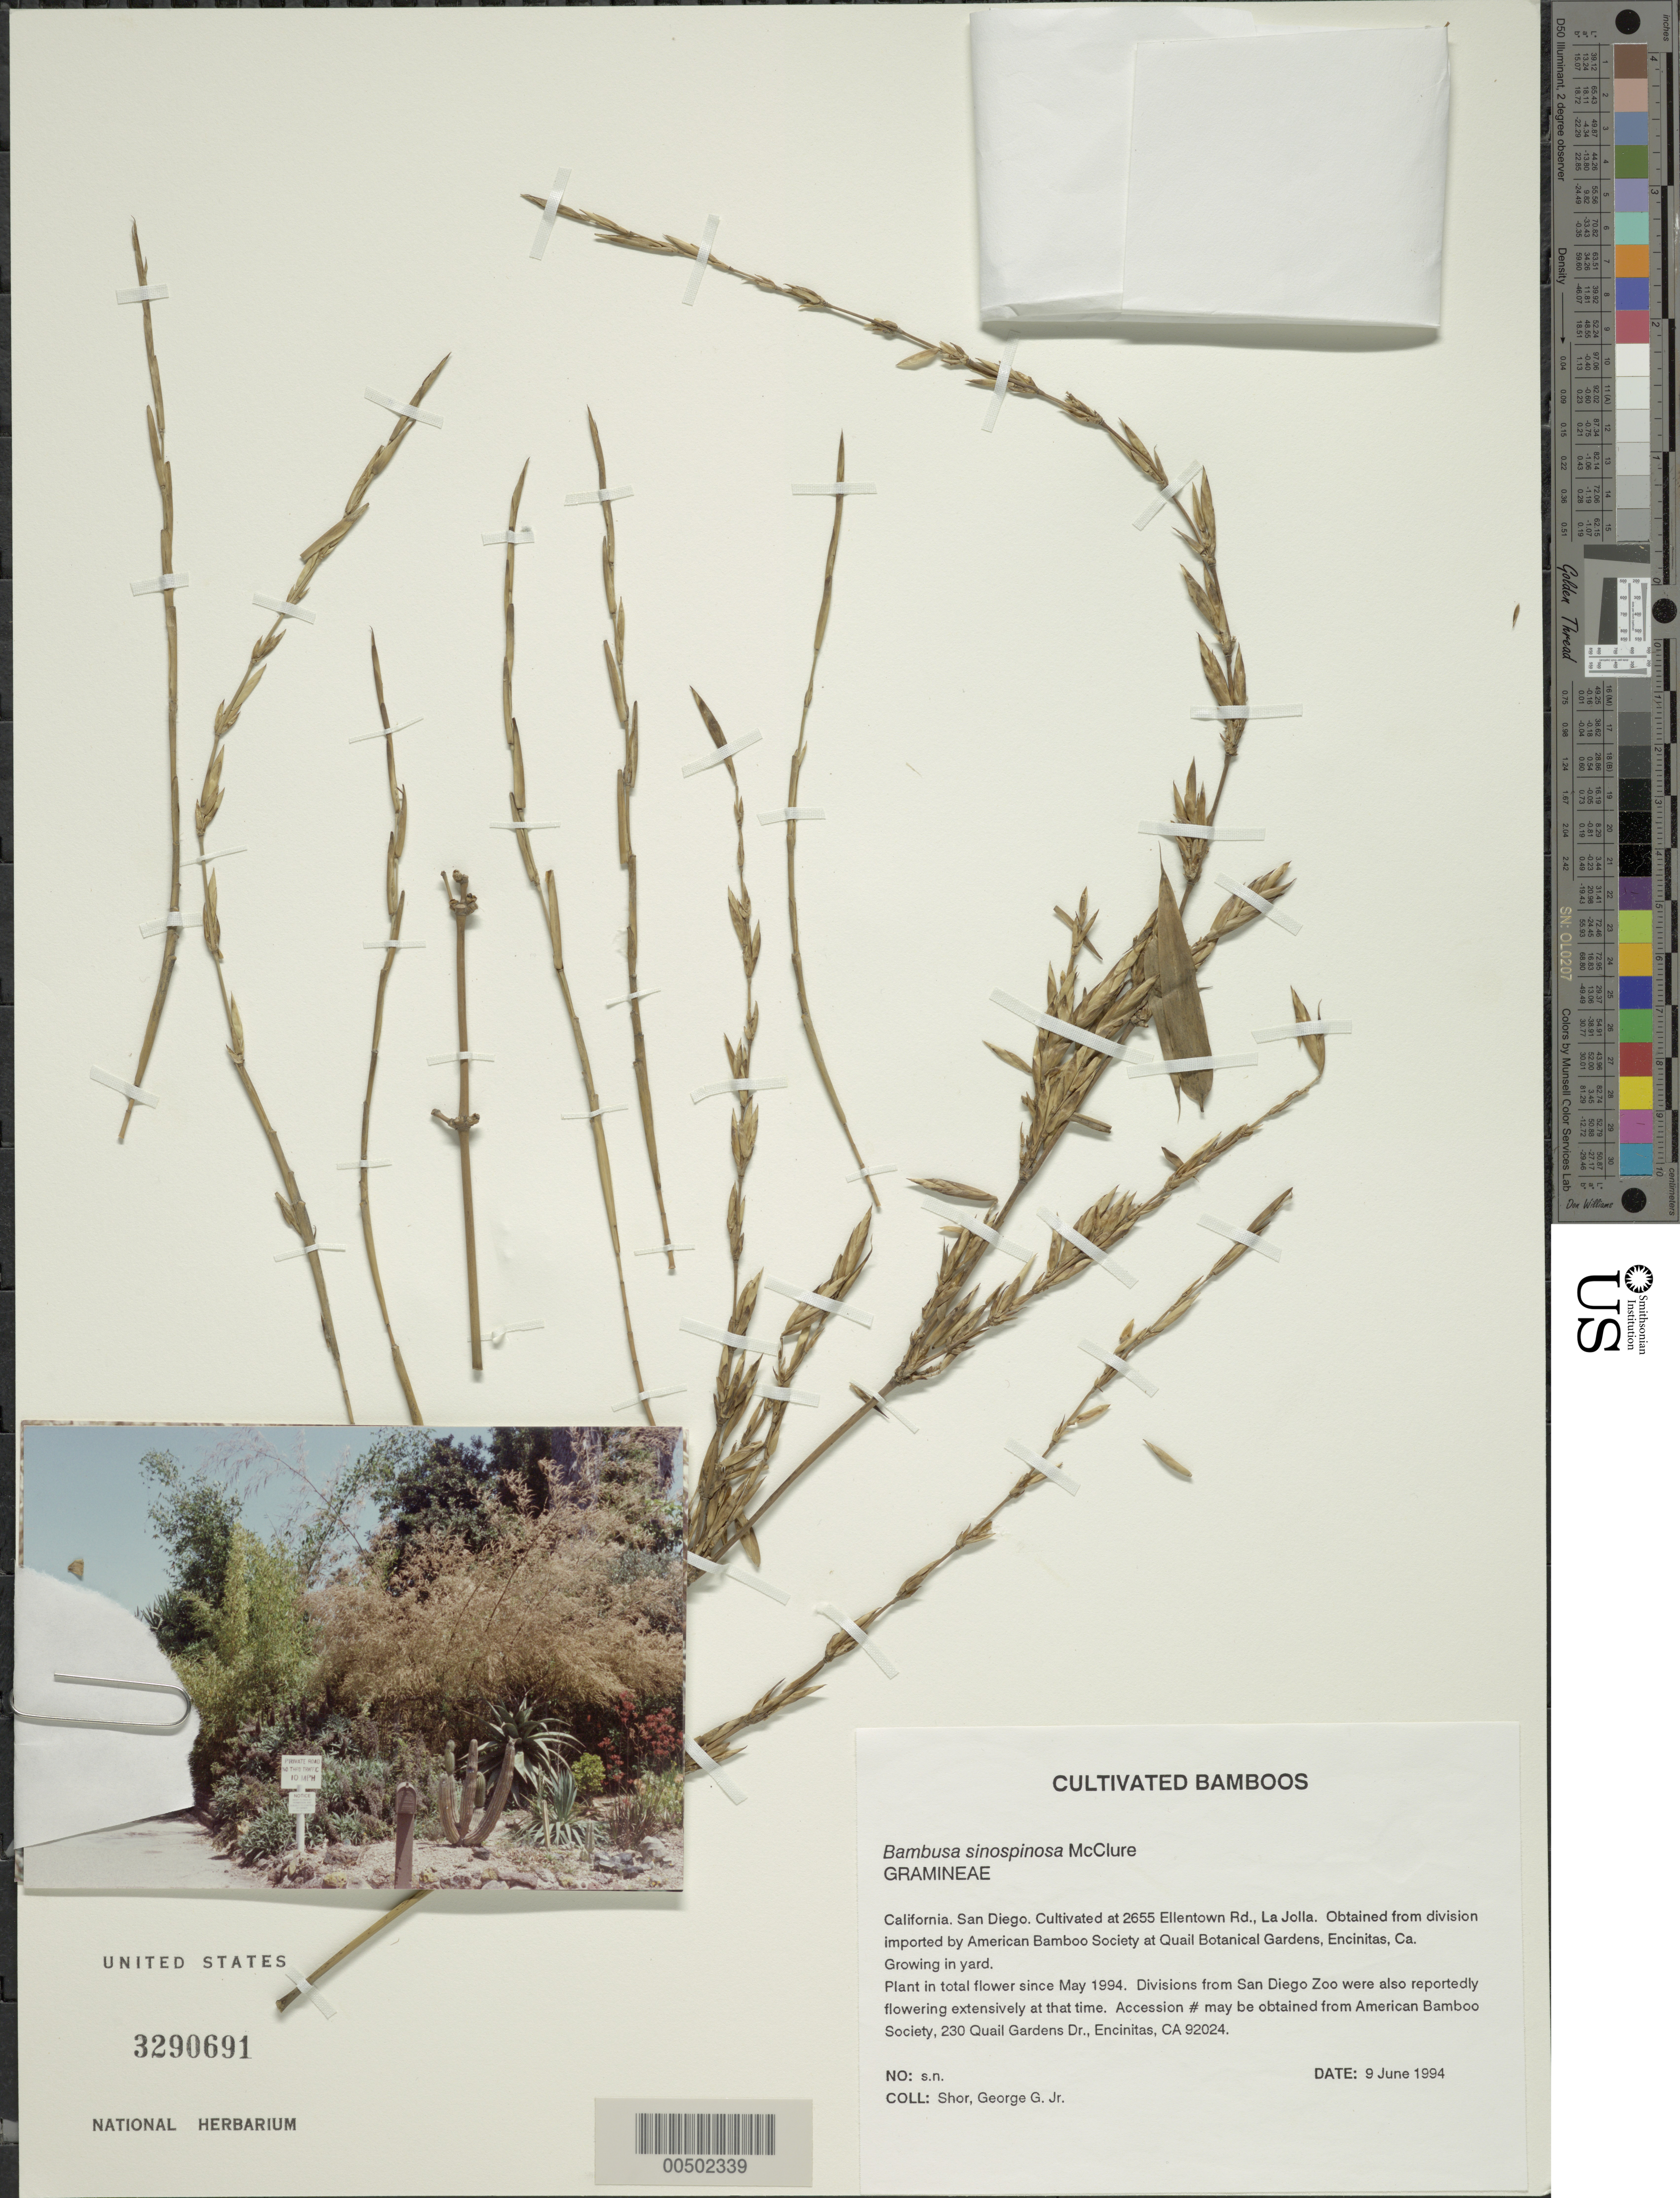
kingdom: Plantae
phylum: Tracheophyta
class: Liliopsida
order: Poales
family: Poaceae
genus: Bambusa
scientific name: Bambusa sinospinosa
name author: McClure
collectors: G. Shor Jr.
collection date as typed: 09 Jun 1994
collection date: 1994-06-09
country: United States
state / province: California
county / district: San Diego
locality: San diego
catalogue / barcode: US 3290691